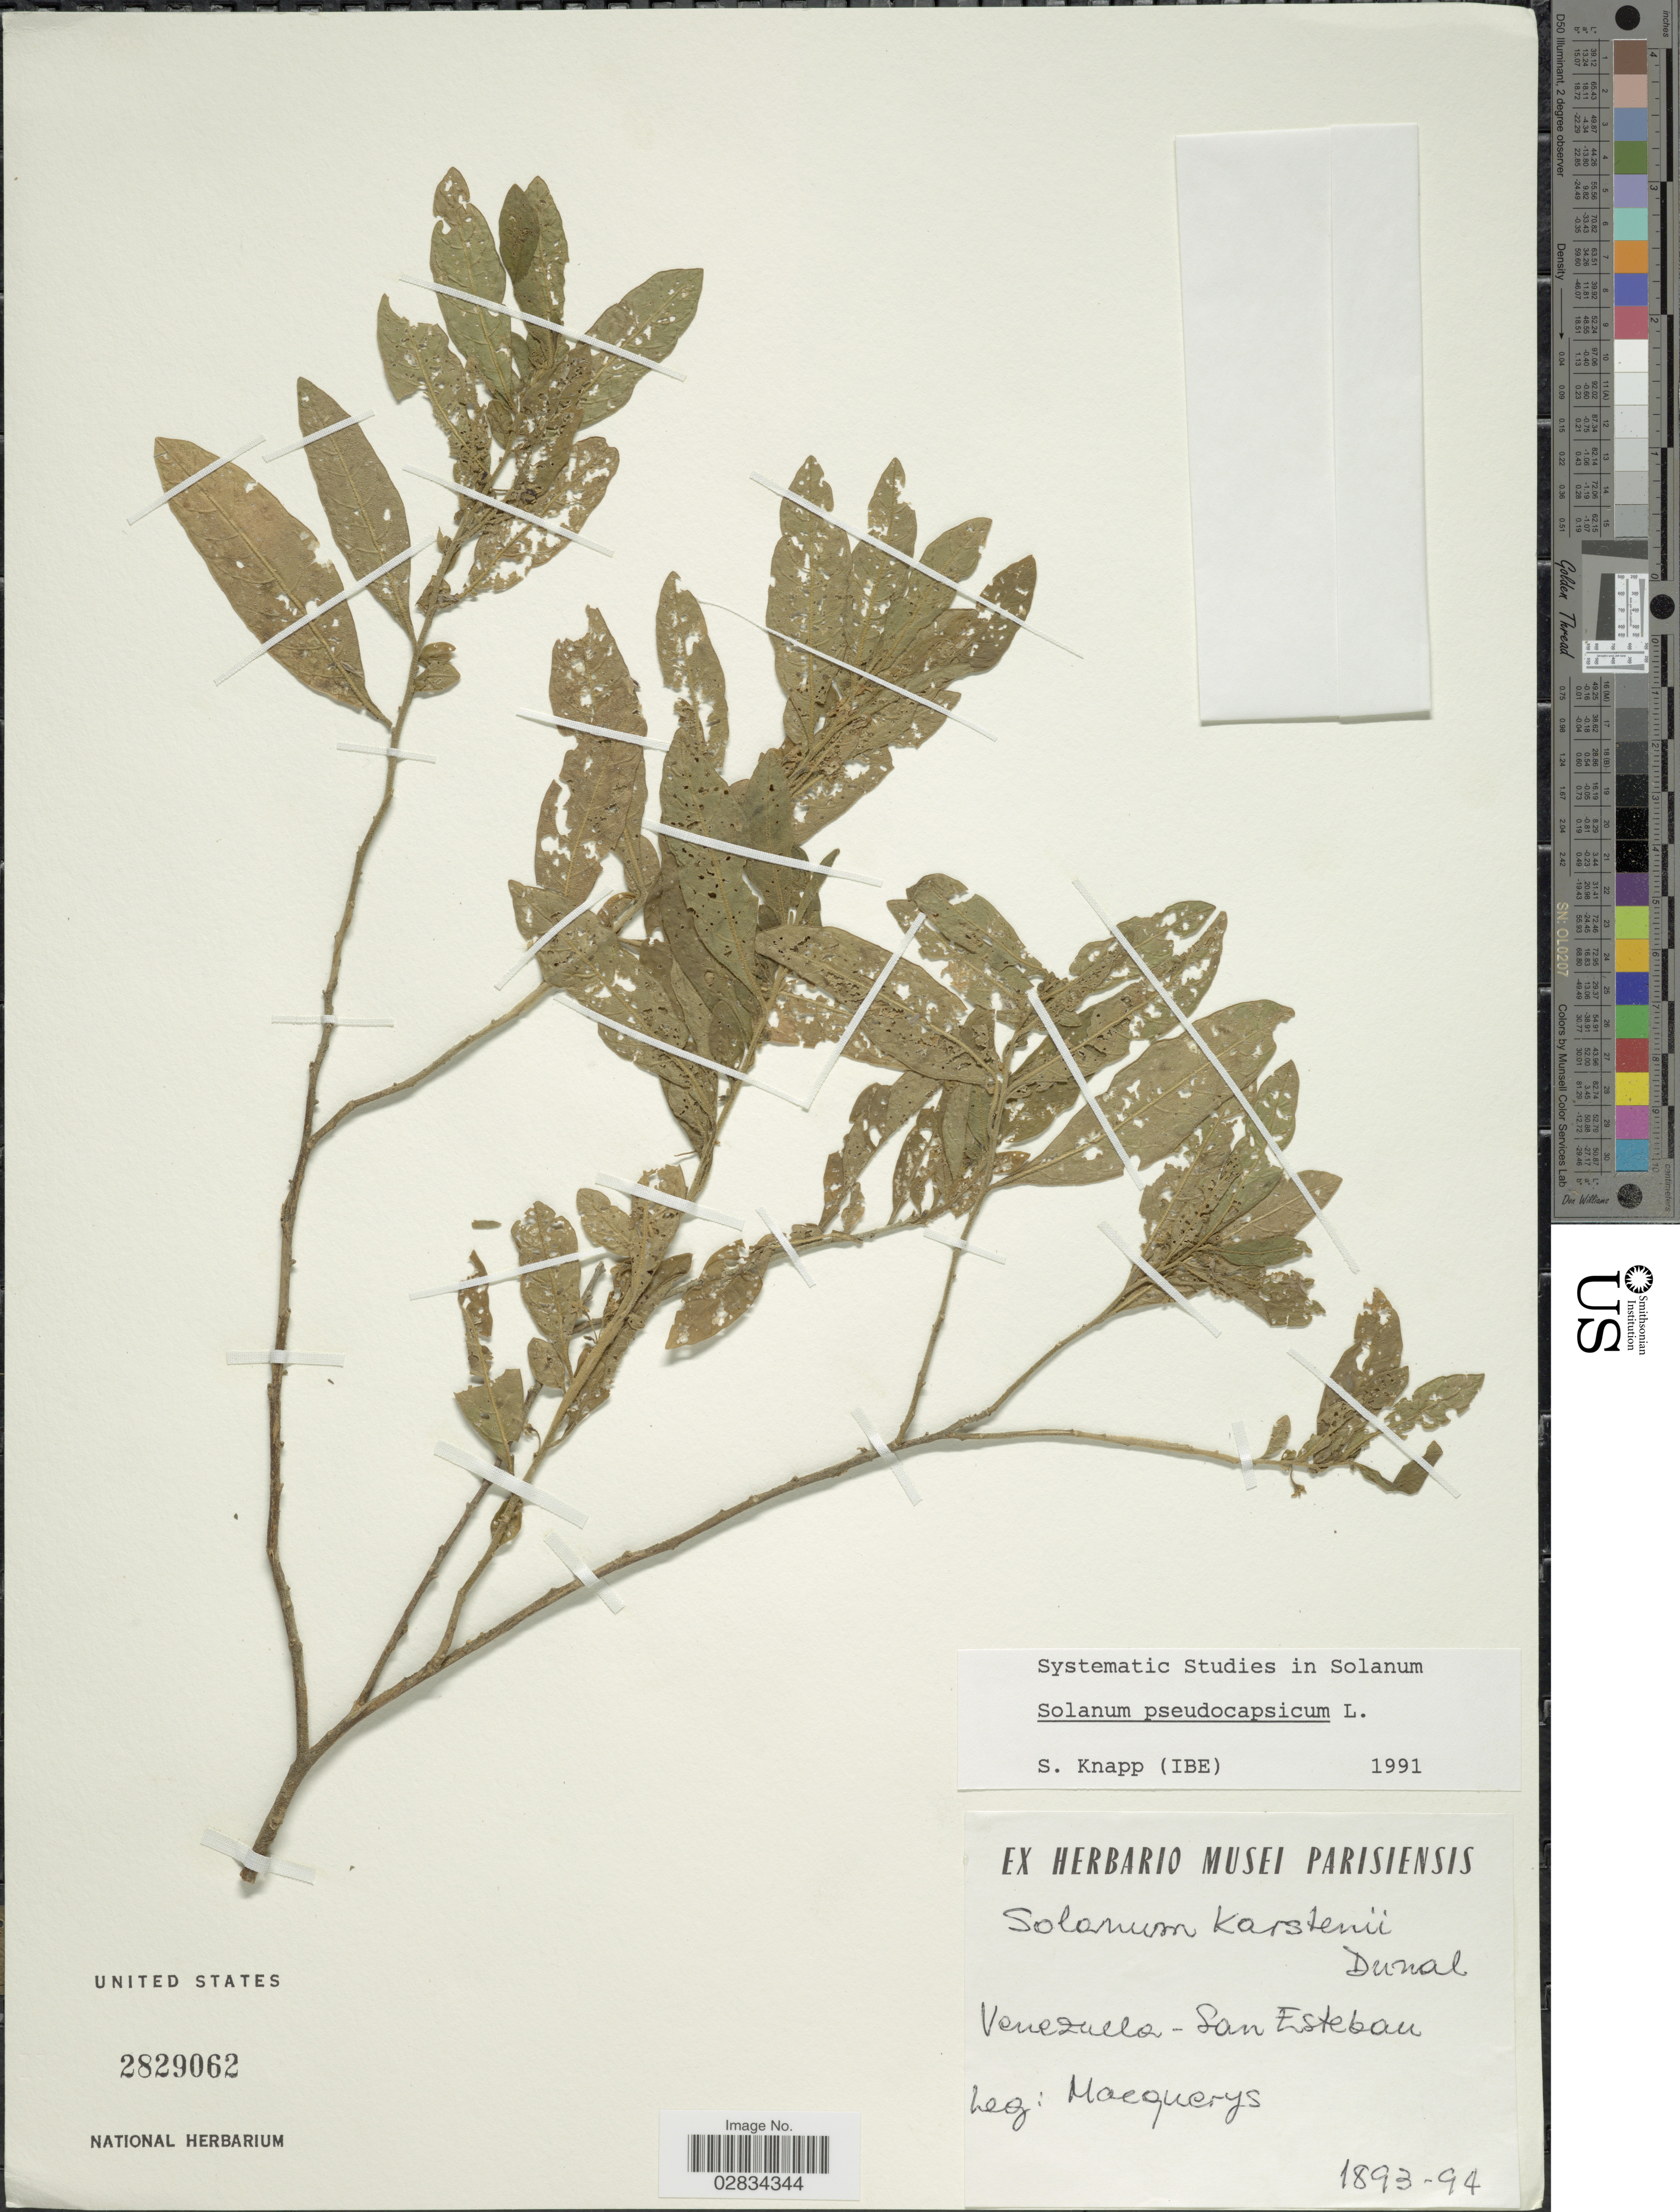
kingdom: Plantae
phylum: Tracheophyta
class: Magnoliopsida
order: Solanales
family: Solanaceae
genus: Solanum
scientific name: Solanum pseudocapsicum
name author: L.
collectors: A. Mocquerys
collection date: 1893/1894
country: Venezuela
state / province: Carabobo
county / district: Puerto Cabello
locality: San Esteban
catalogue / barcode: US 2829062